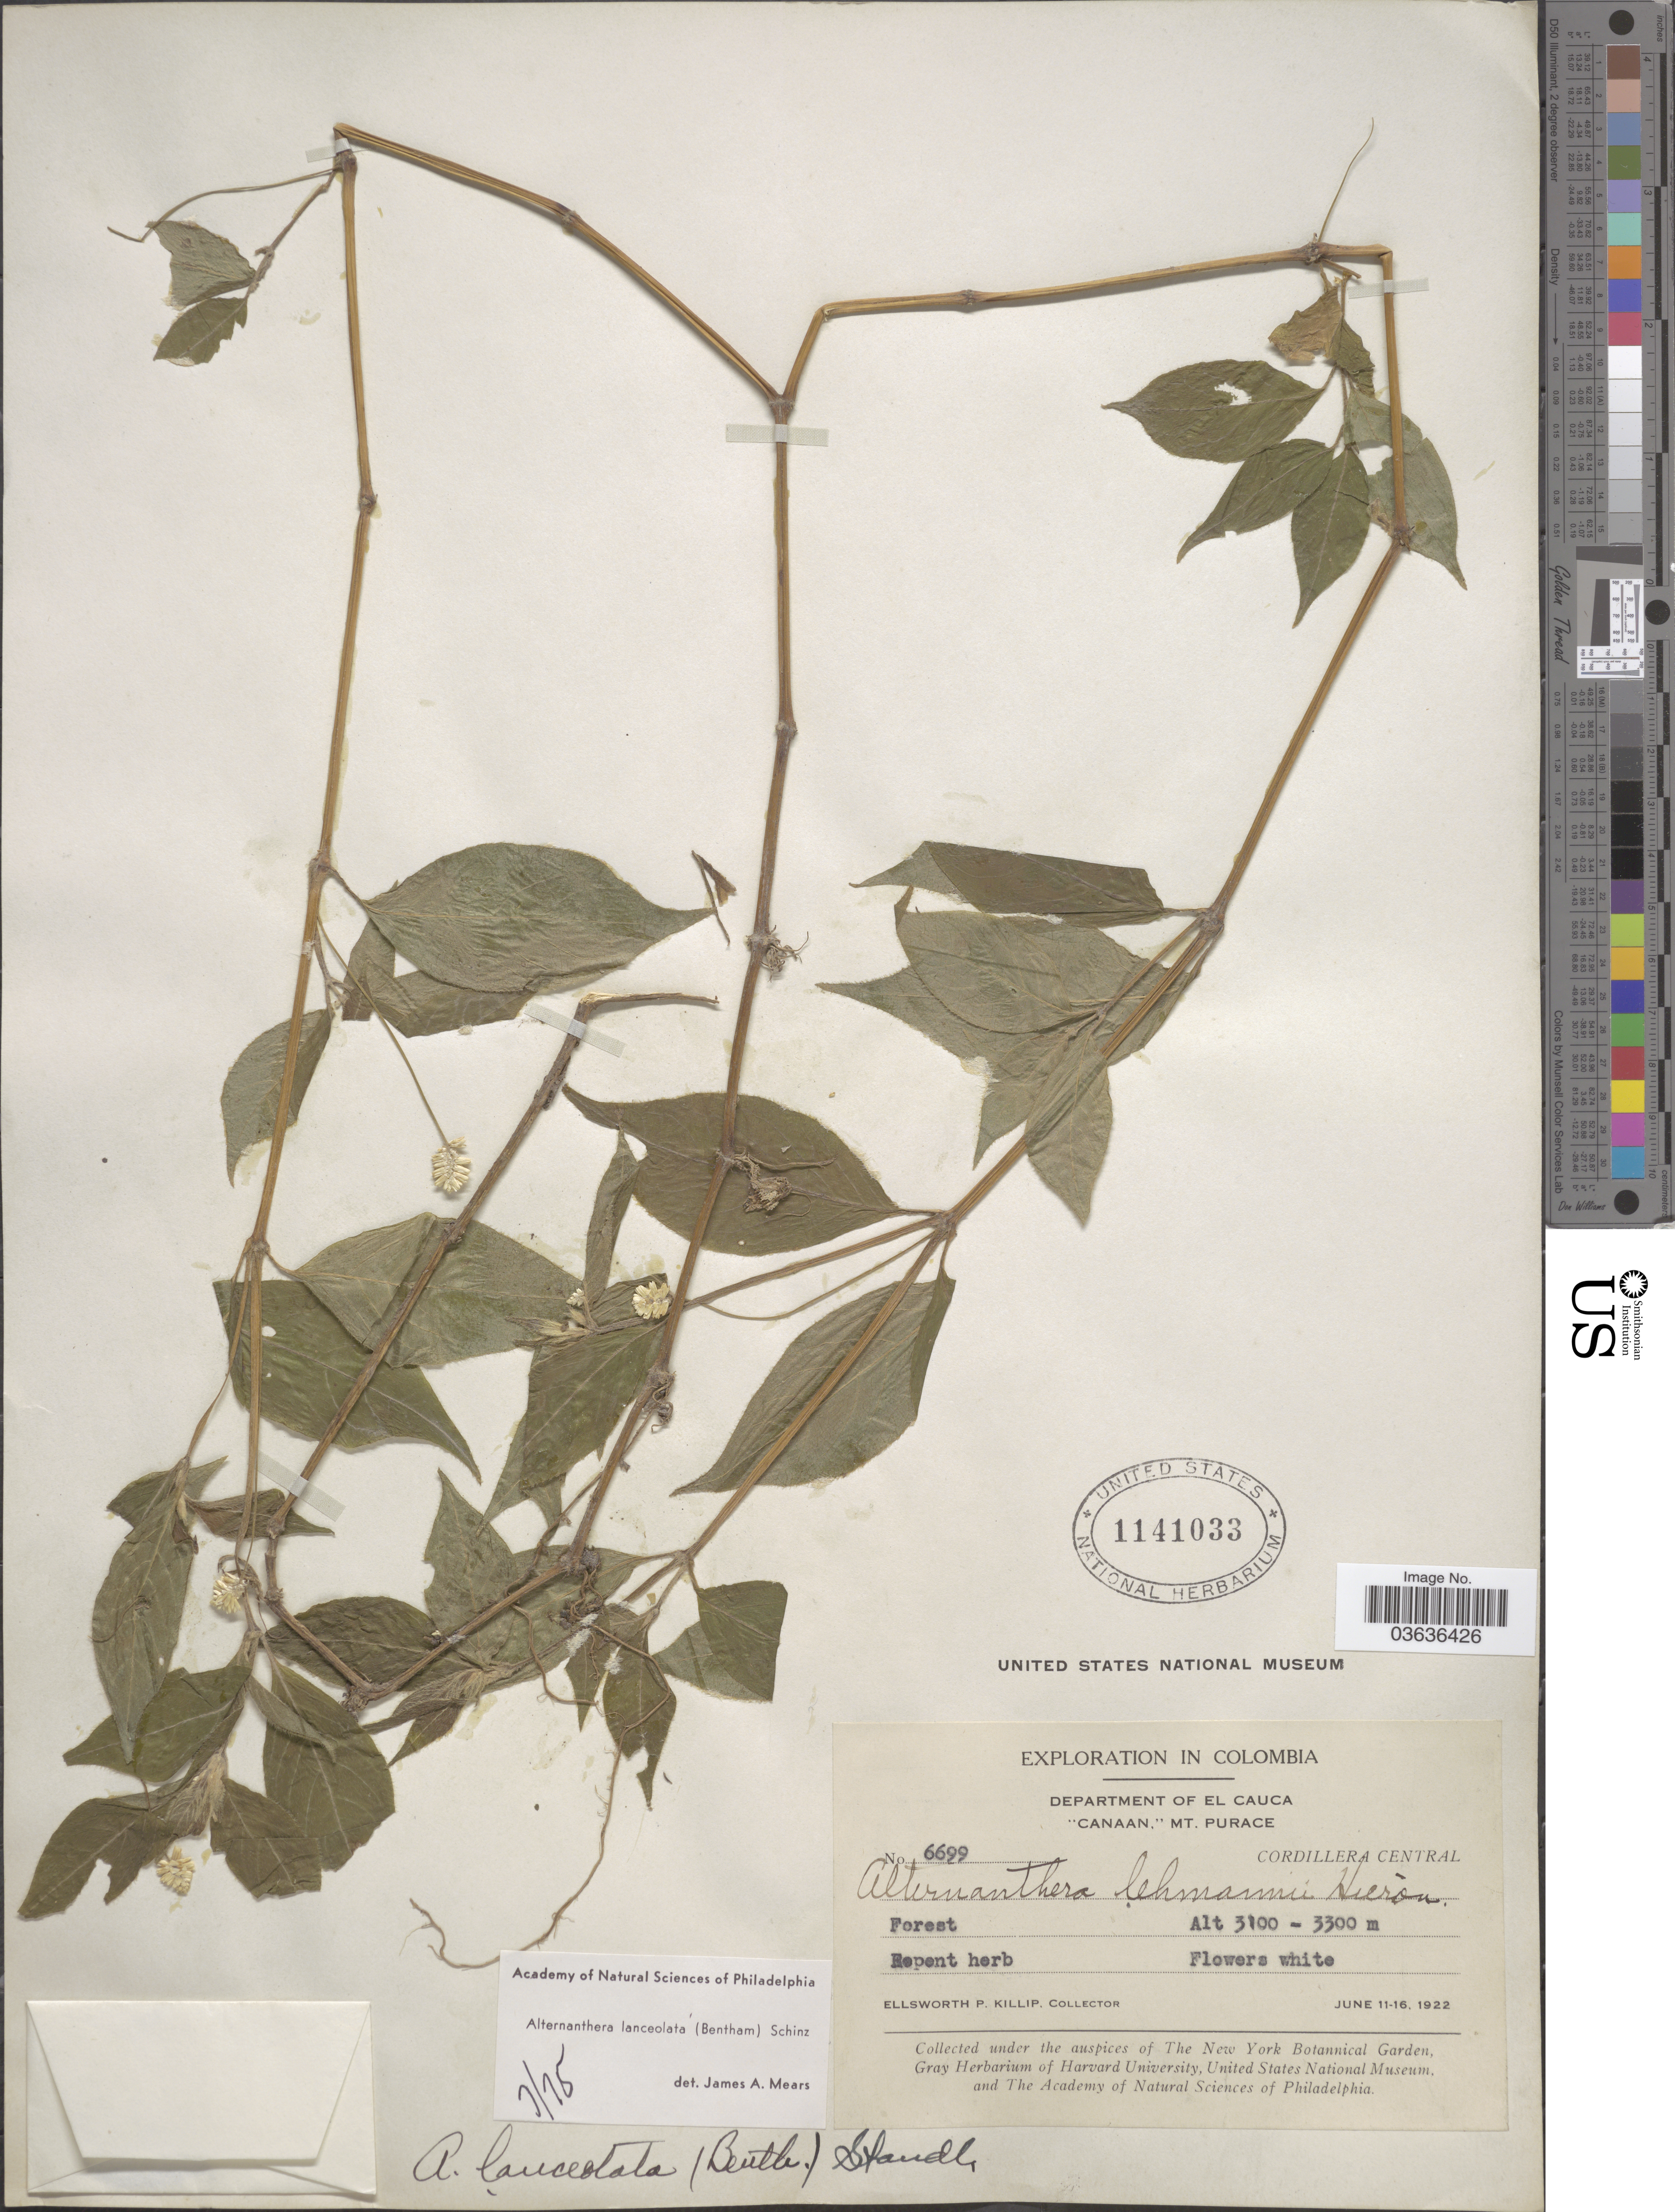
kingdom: Plantae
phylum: Tracheophyta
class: Magnoliopsida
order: Caryophyllales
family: Amaranthaceae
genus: Alternanthera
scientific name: Alternanthera lanceolata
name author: (Benth.) Schinz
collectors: E. P. Killip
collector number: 6699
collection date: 1922-06-11/1922-06-16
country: Colombia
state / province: Cauca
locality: Department of El Cauca. "Canaan," Mt. Purace. Cordillera Central.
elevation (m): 3100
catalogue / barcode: US 1141033